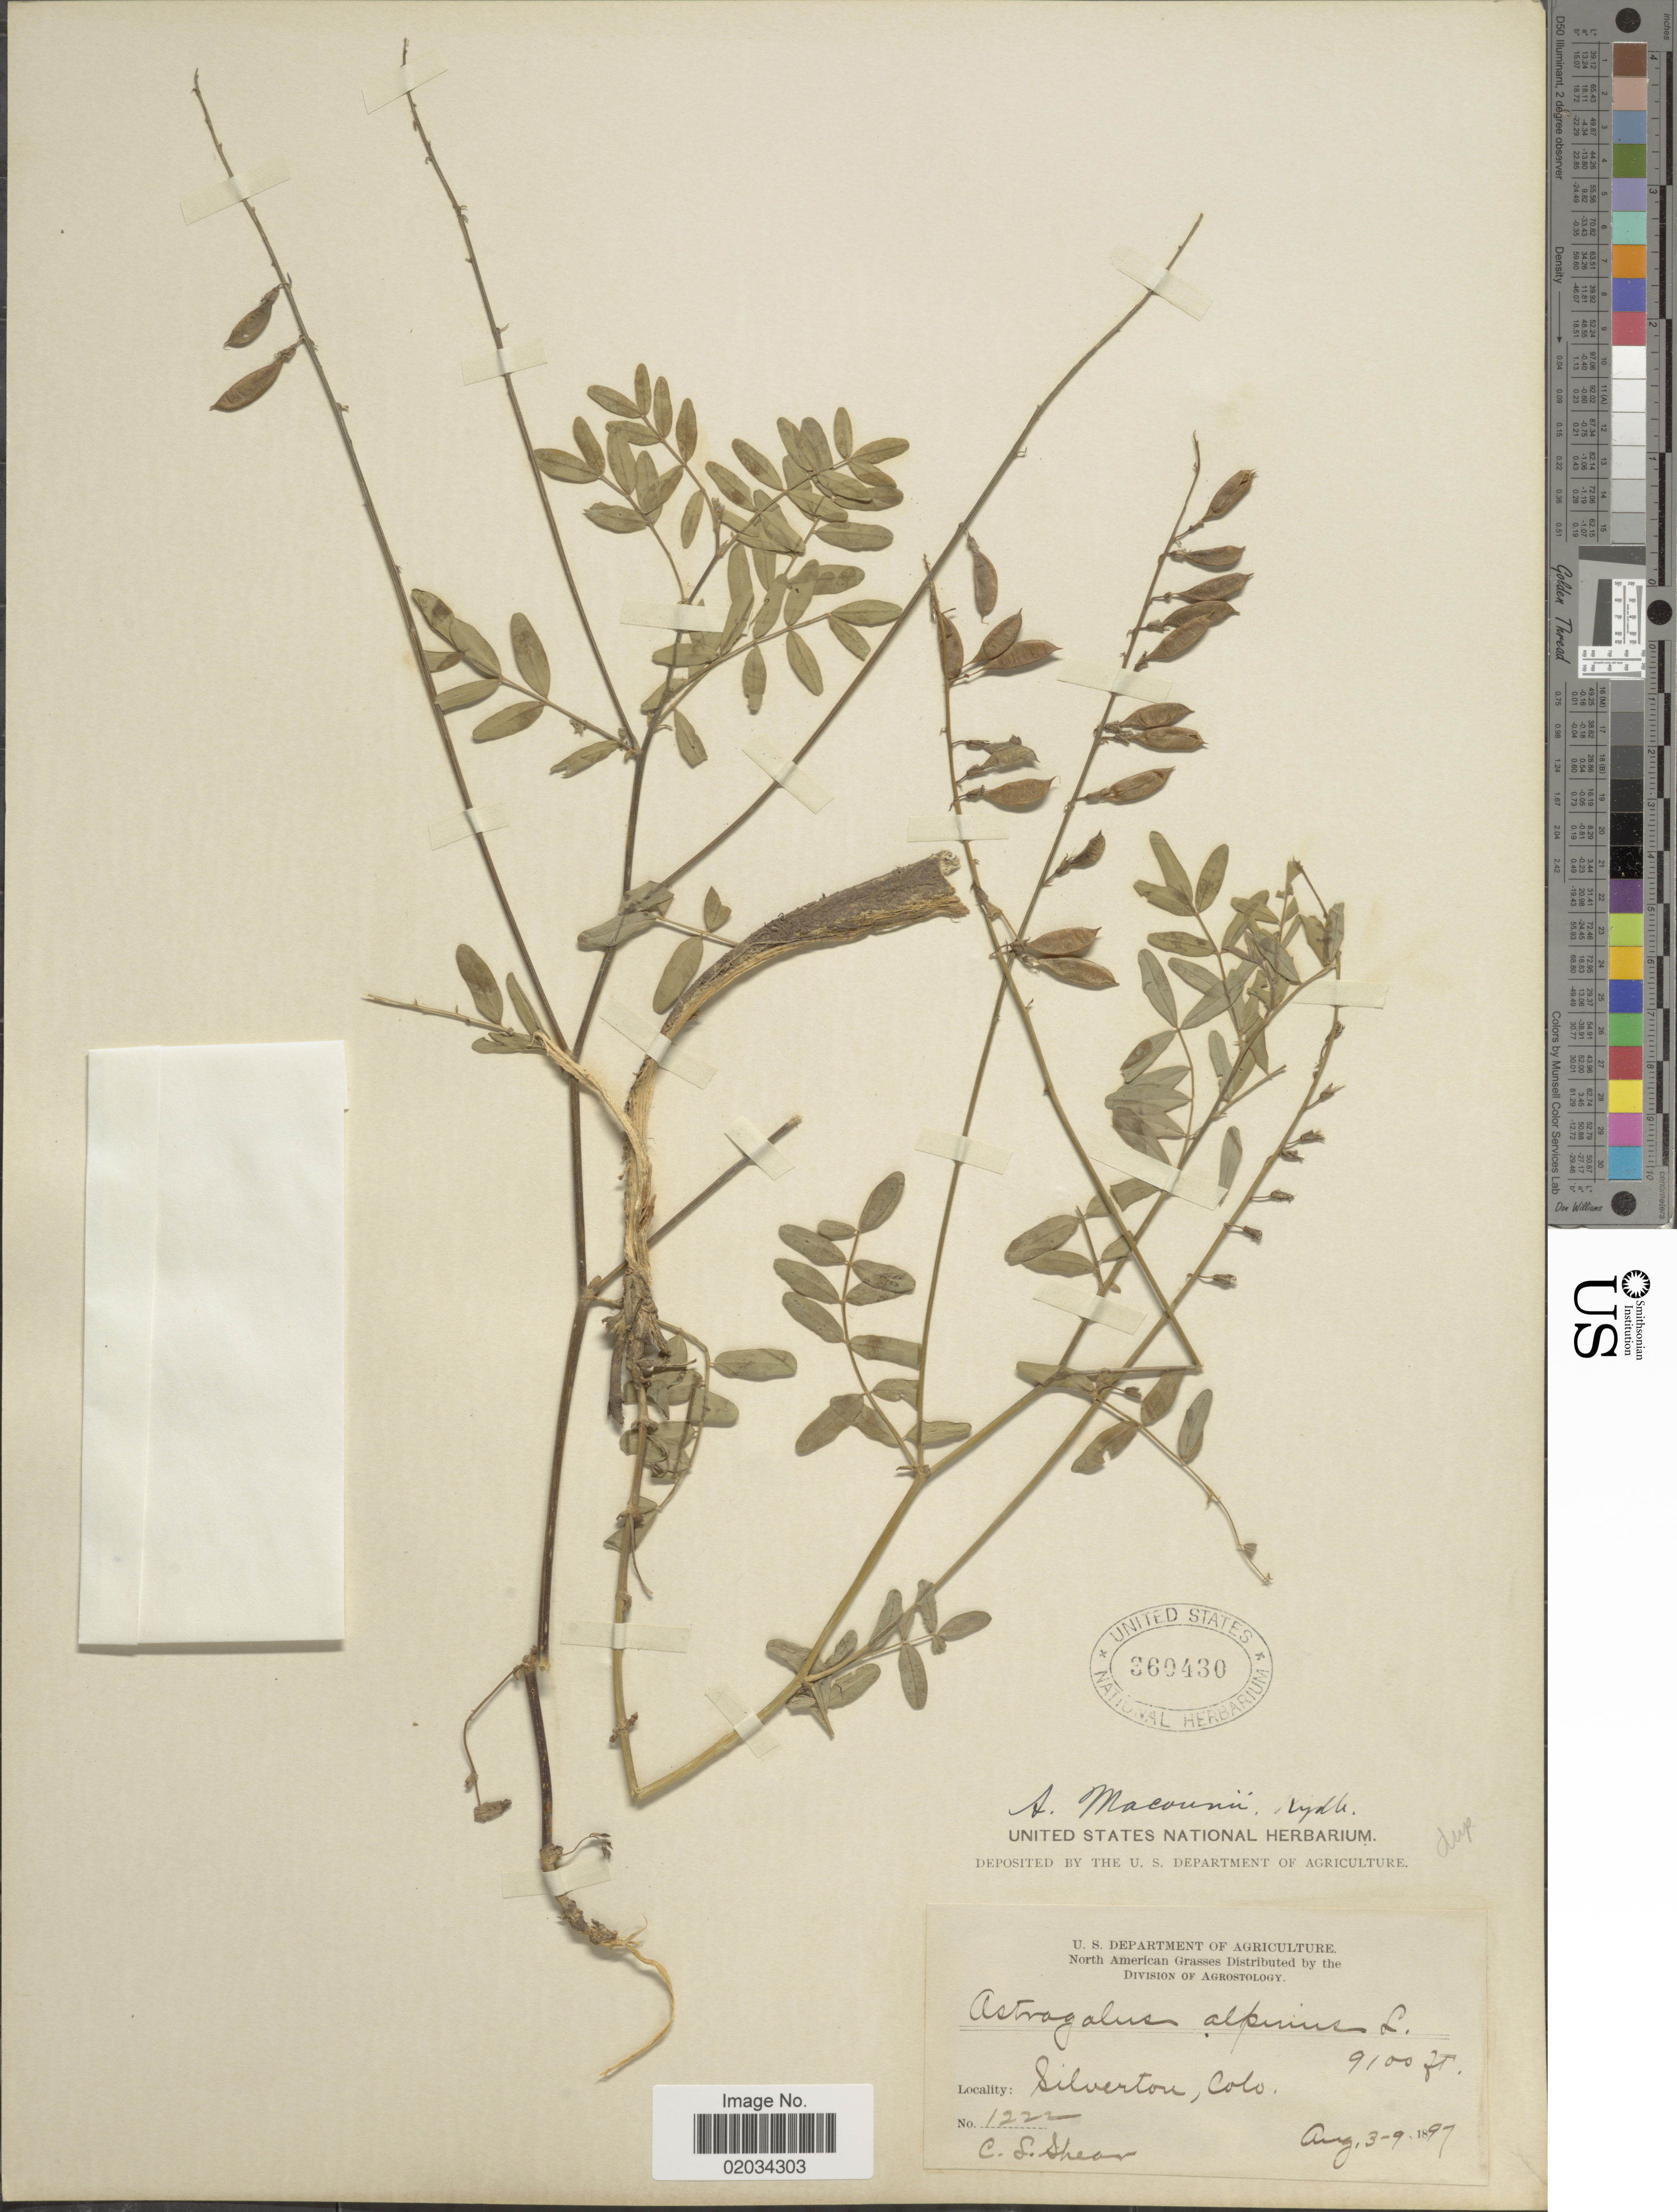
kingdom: Plantae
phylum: Tracheophyta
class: Magnoliopsida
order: Fabales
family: Fabaceae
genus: Astragalus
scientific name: Astragalus robbinsii var. minor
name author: (Hook.) Barneby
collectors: C. L. Shear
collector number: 1222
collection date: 1897-08-03/1897-08-09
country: United States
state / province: Colorado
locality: Silverton, Colo.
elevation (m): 2774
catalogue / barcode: US 360430